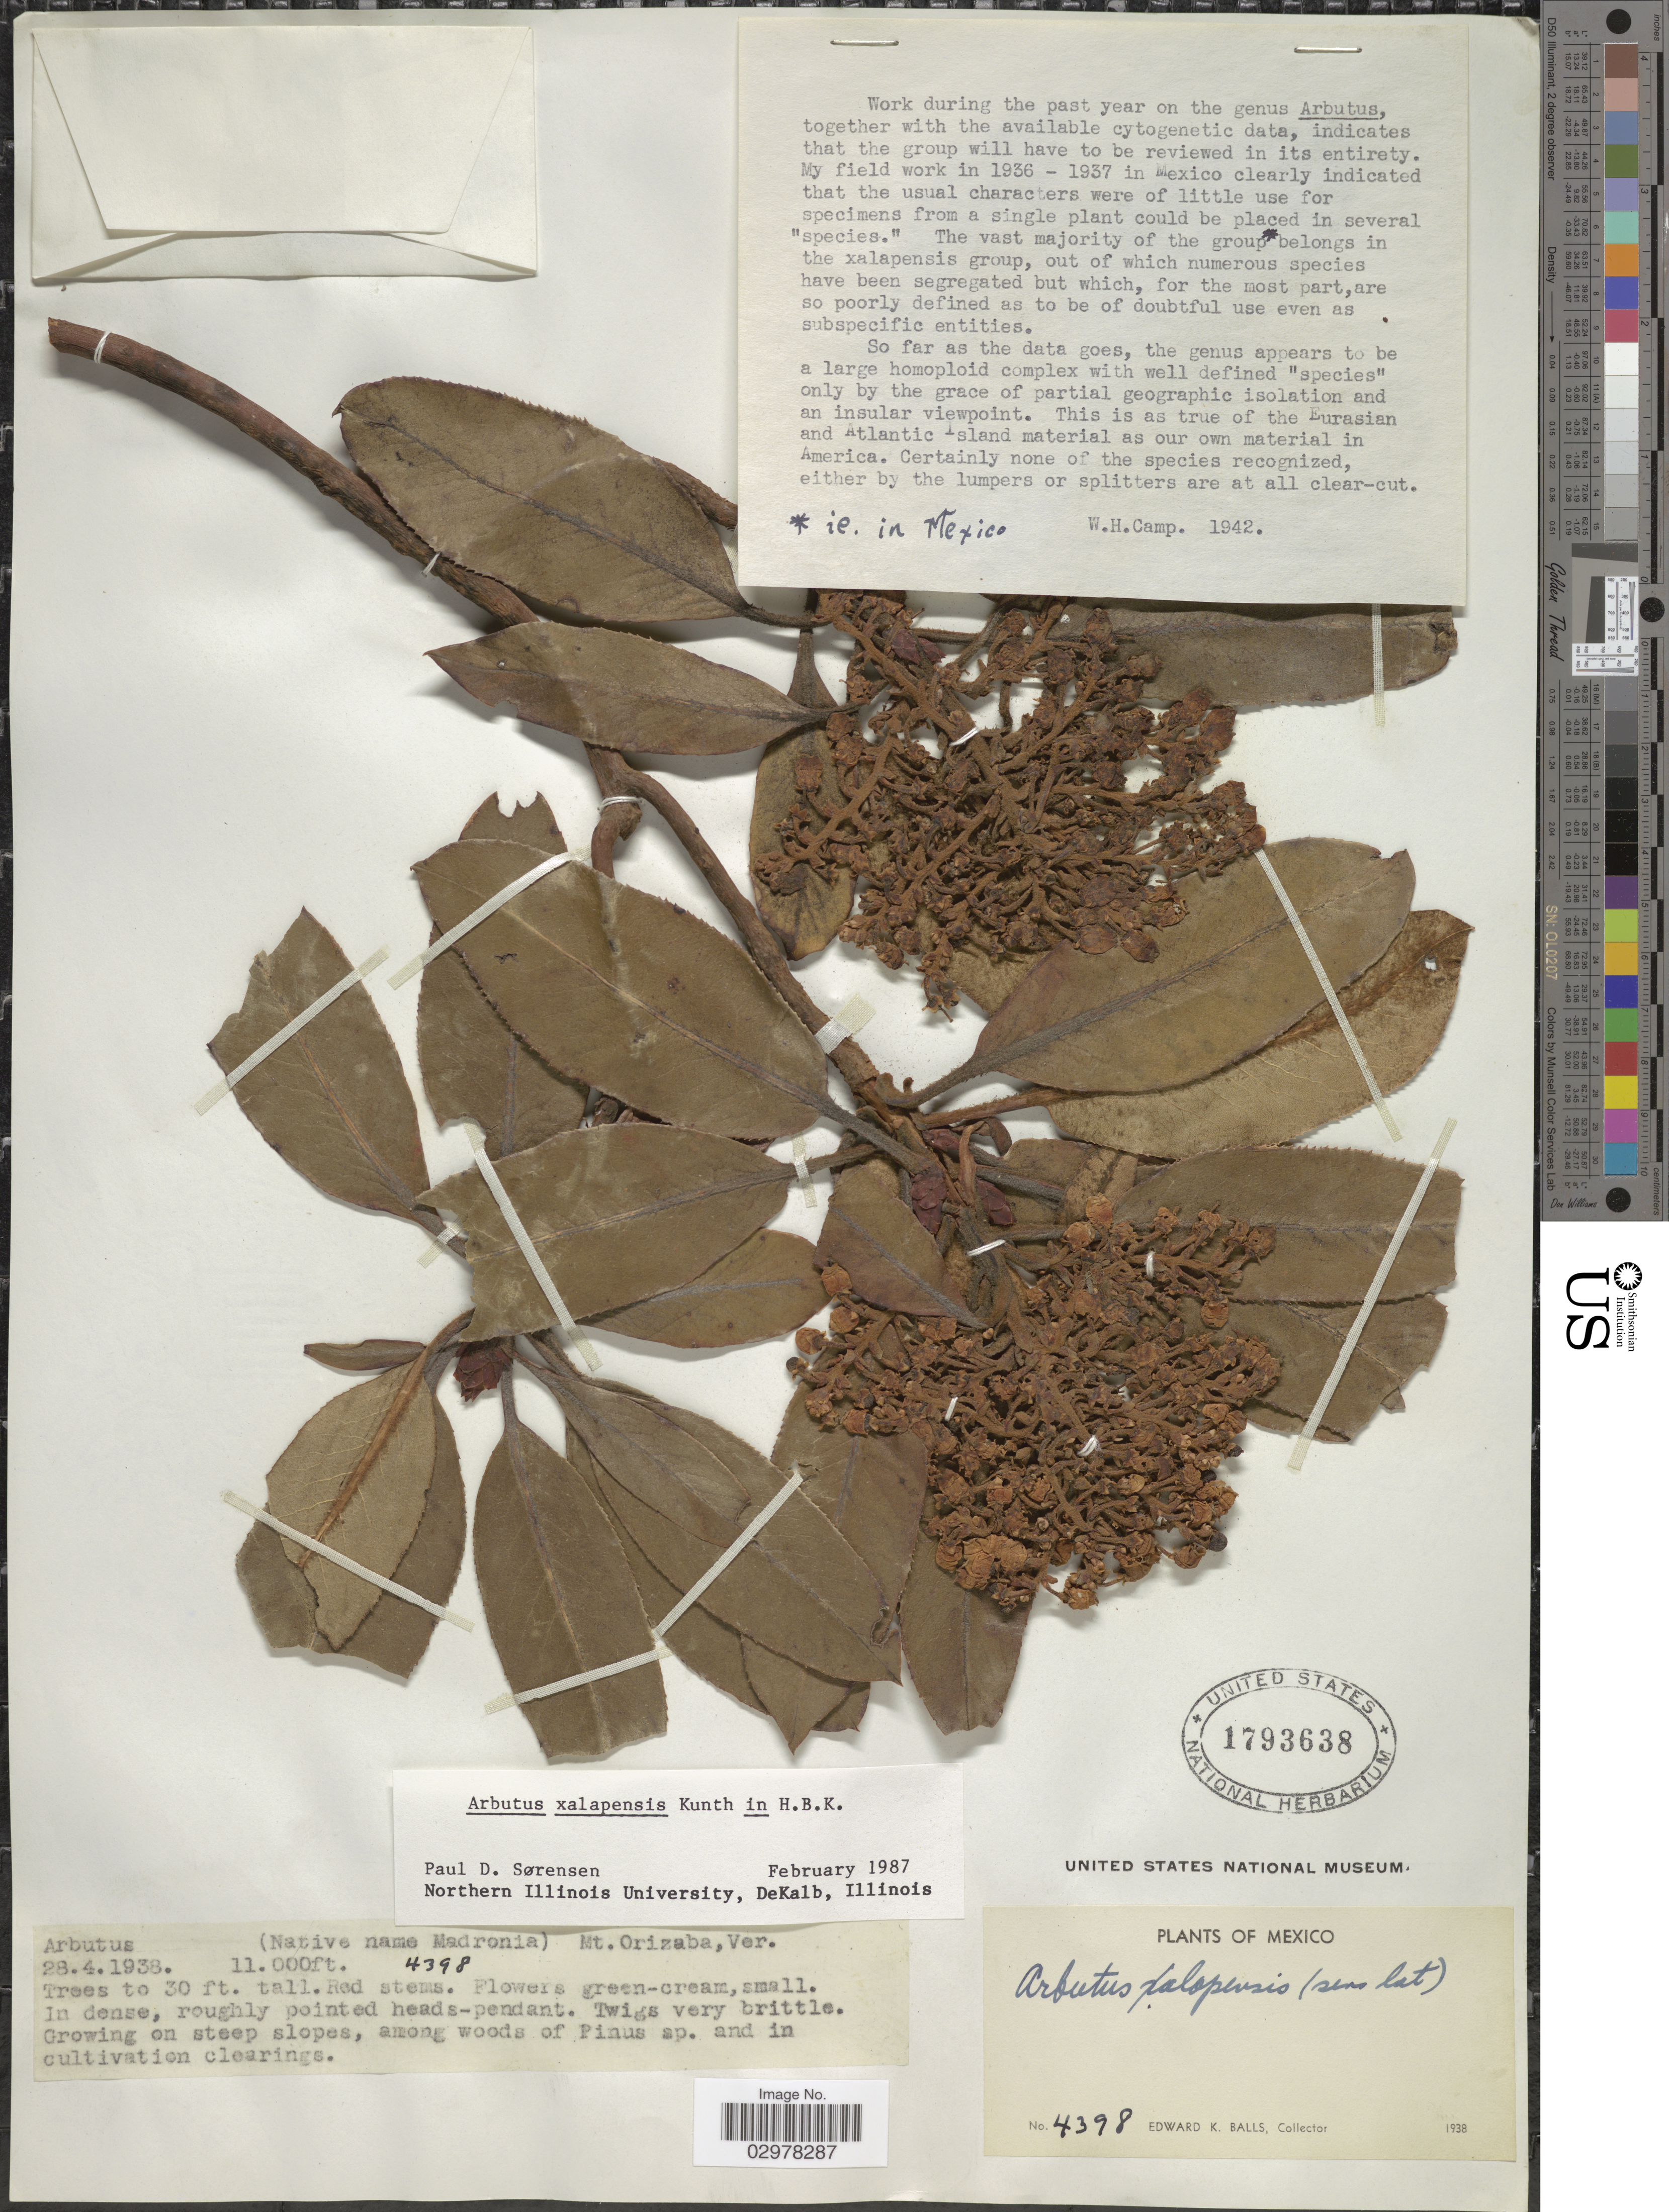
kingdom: Plantae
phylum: Tracheophyta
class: Magnoliopsida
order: Ericales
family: Ericaceae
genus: Arbutus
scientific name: Arbutus xalapensis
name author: Kunth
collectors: E. K. Balls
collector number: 4398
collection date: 1938-04-28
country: Mexico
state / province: Veracruz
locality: Mt. Orizaba.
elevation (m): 3353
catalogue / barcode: US 1793638